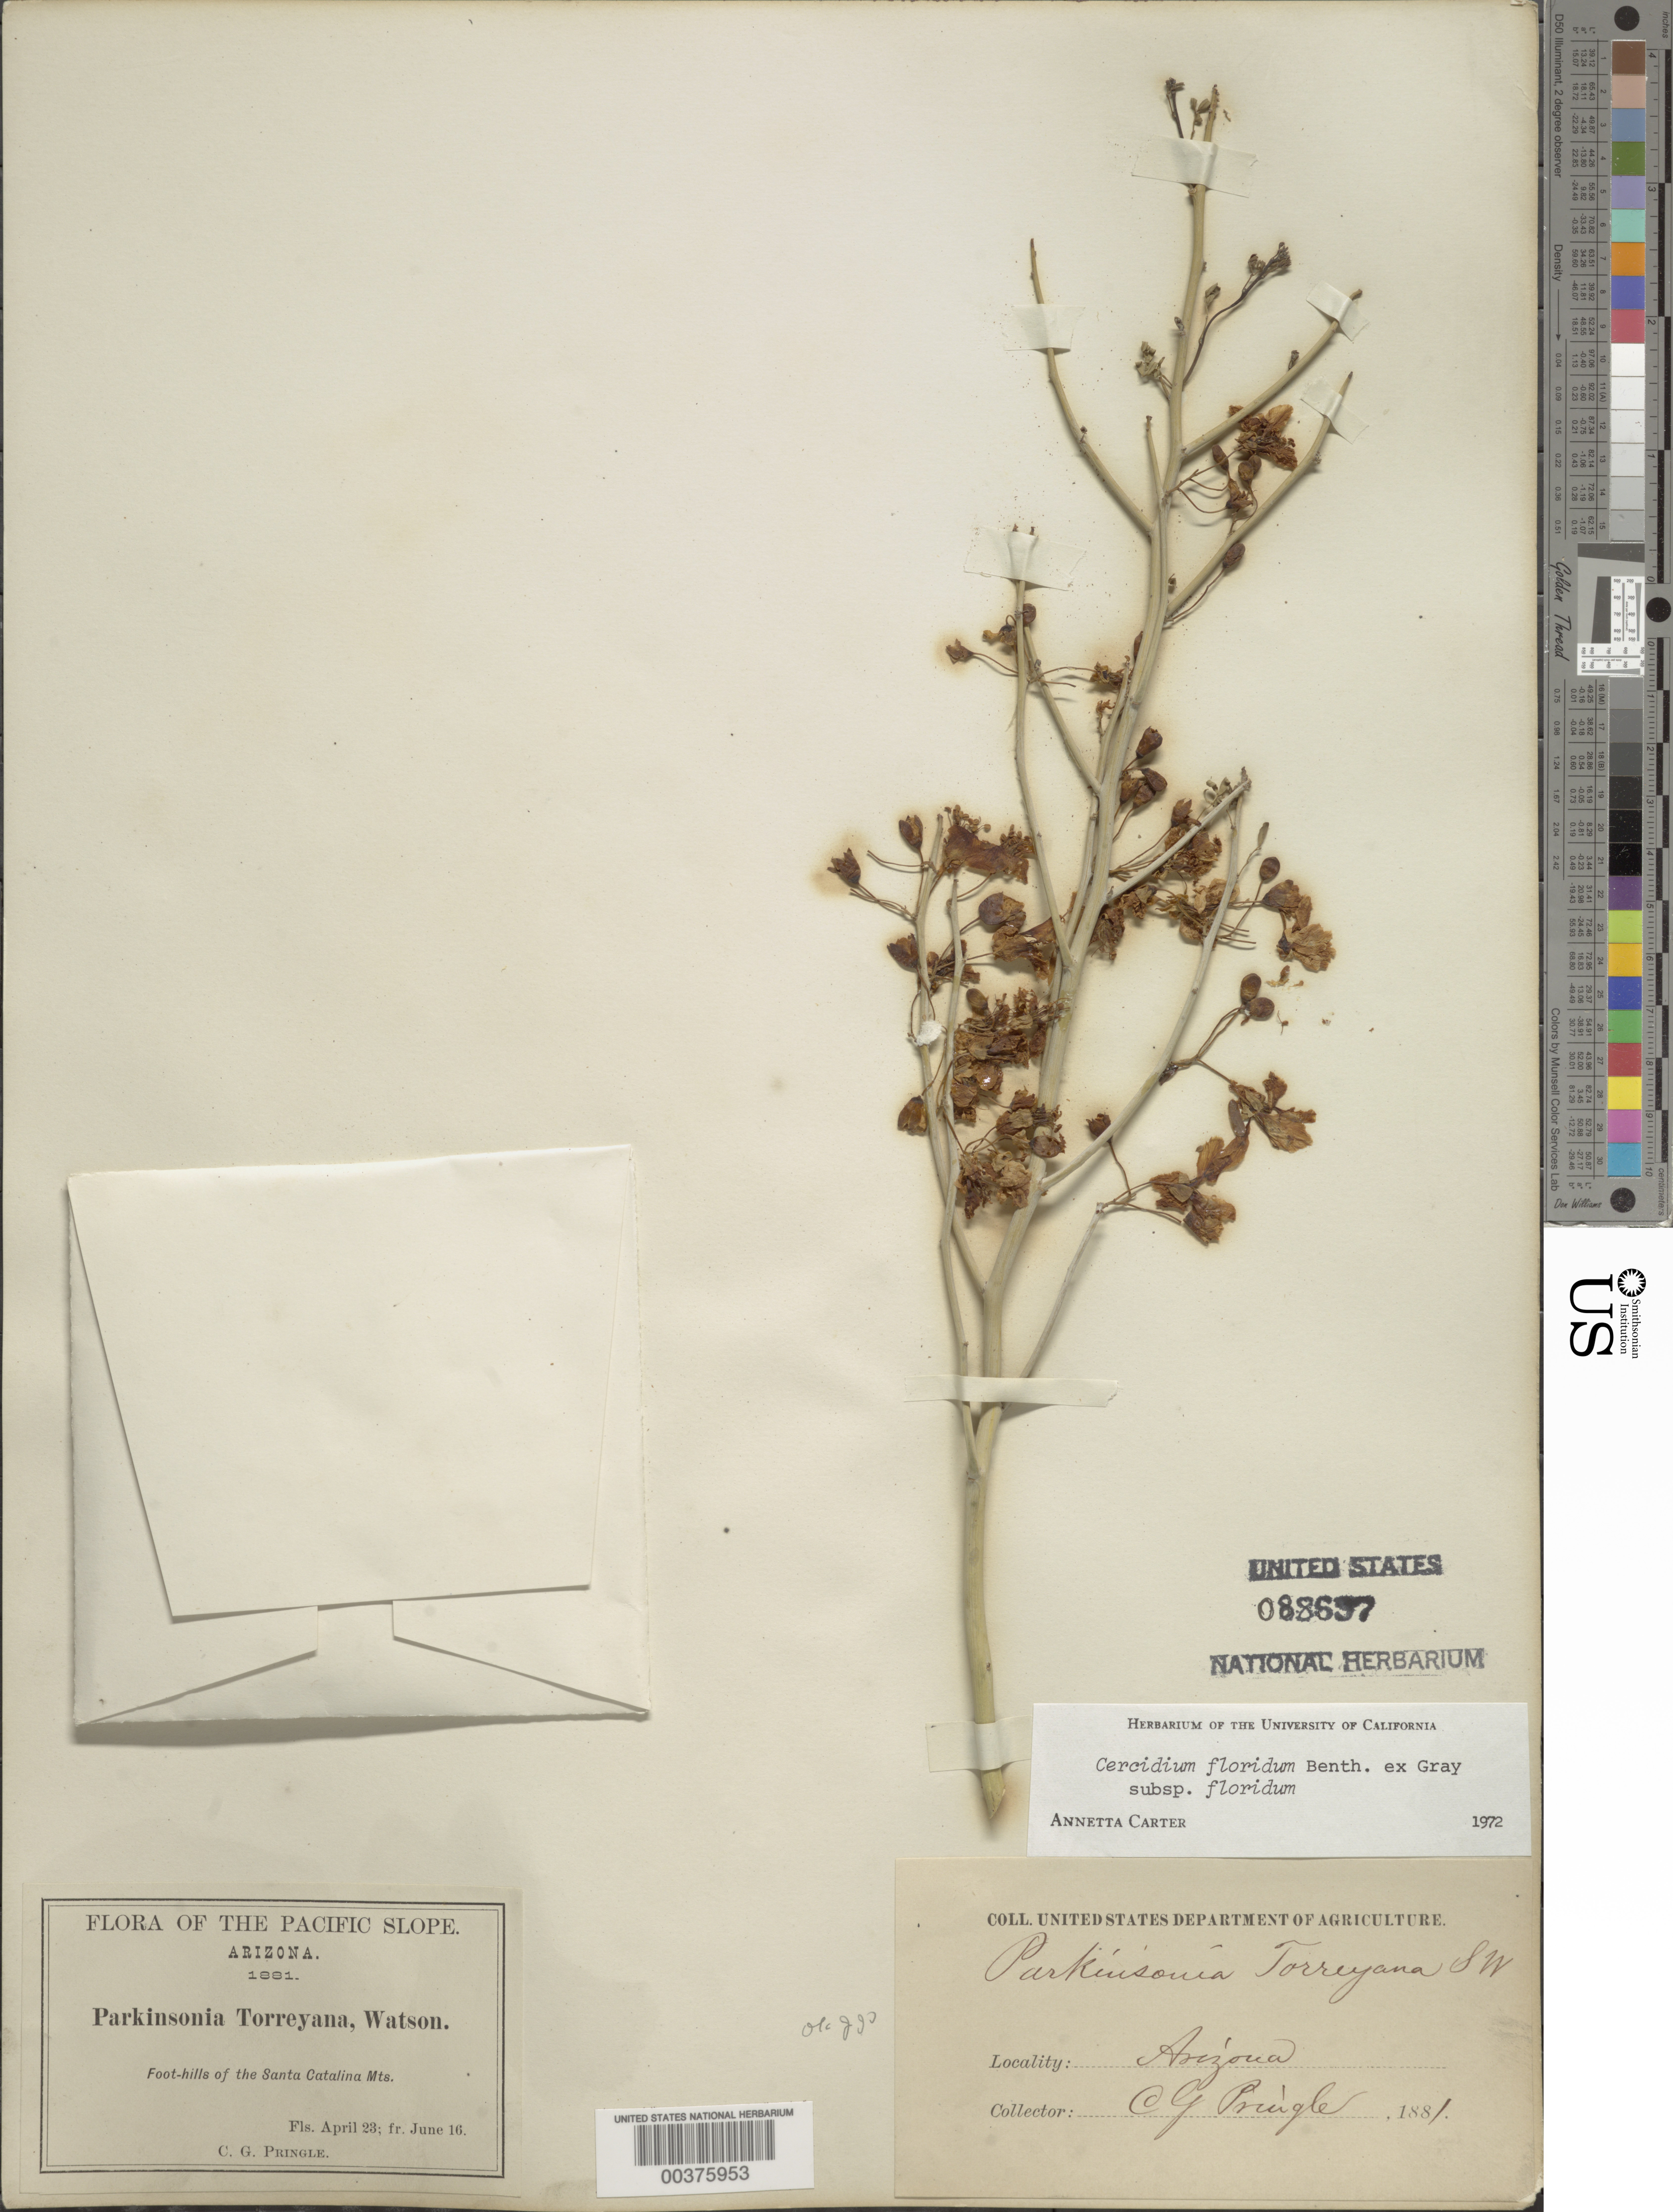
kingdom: Plantae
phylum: Tracheophyta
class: Magnoliopsida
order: Fabales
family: Fabaceae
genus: Parkinsonia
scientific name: Parkinsonia florida subsp. florida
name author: (Benth. ex A. Gray) S. Watson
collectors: C. G. Pringle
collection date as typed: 1881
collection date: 1881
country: United States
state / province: Arizona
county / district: Pima / Pinal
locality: Foothills of the santa catalina mts.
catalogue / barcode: US 88657